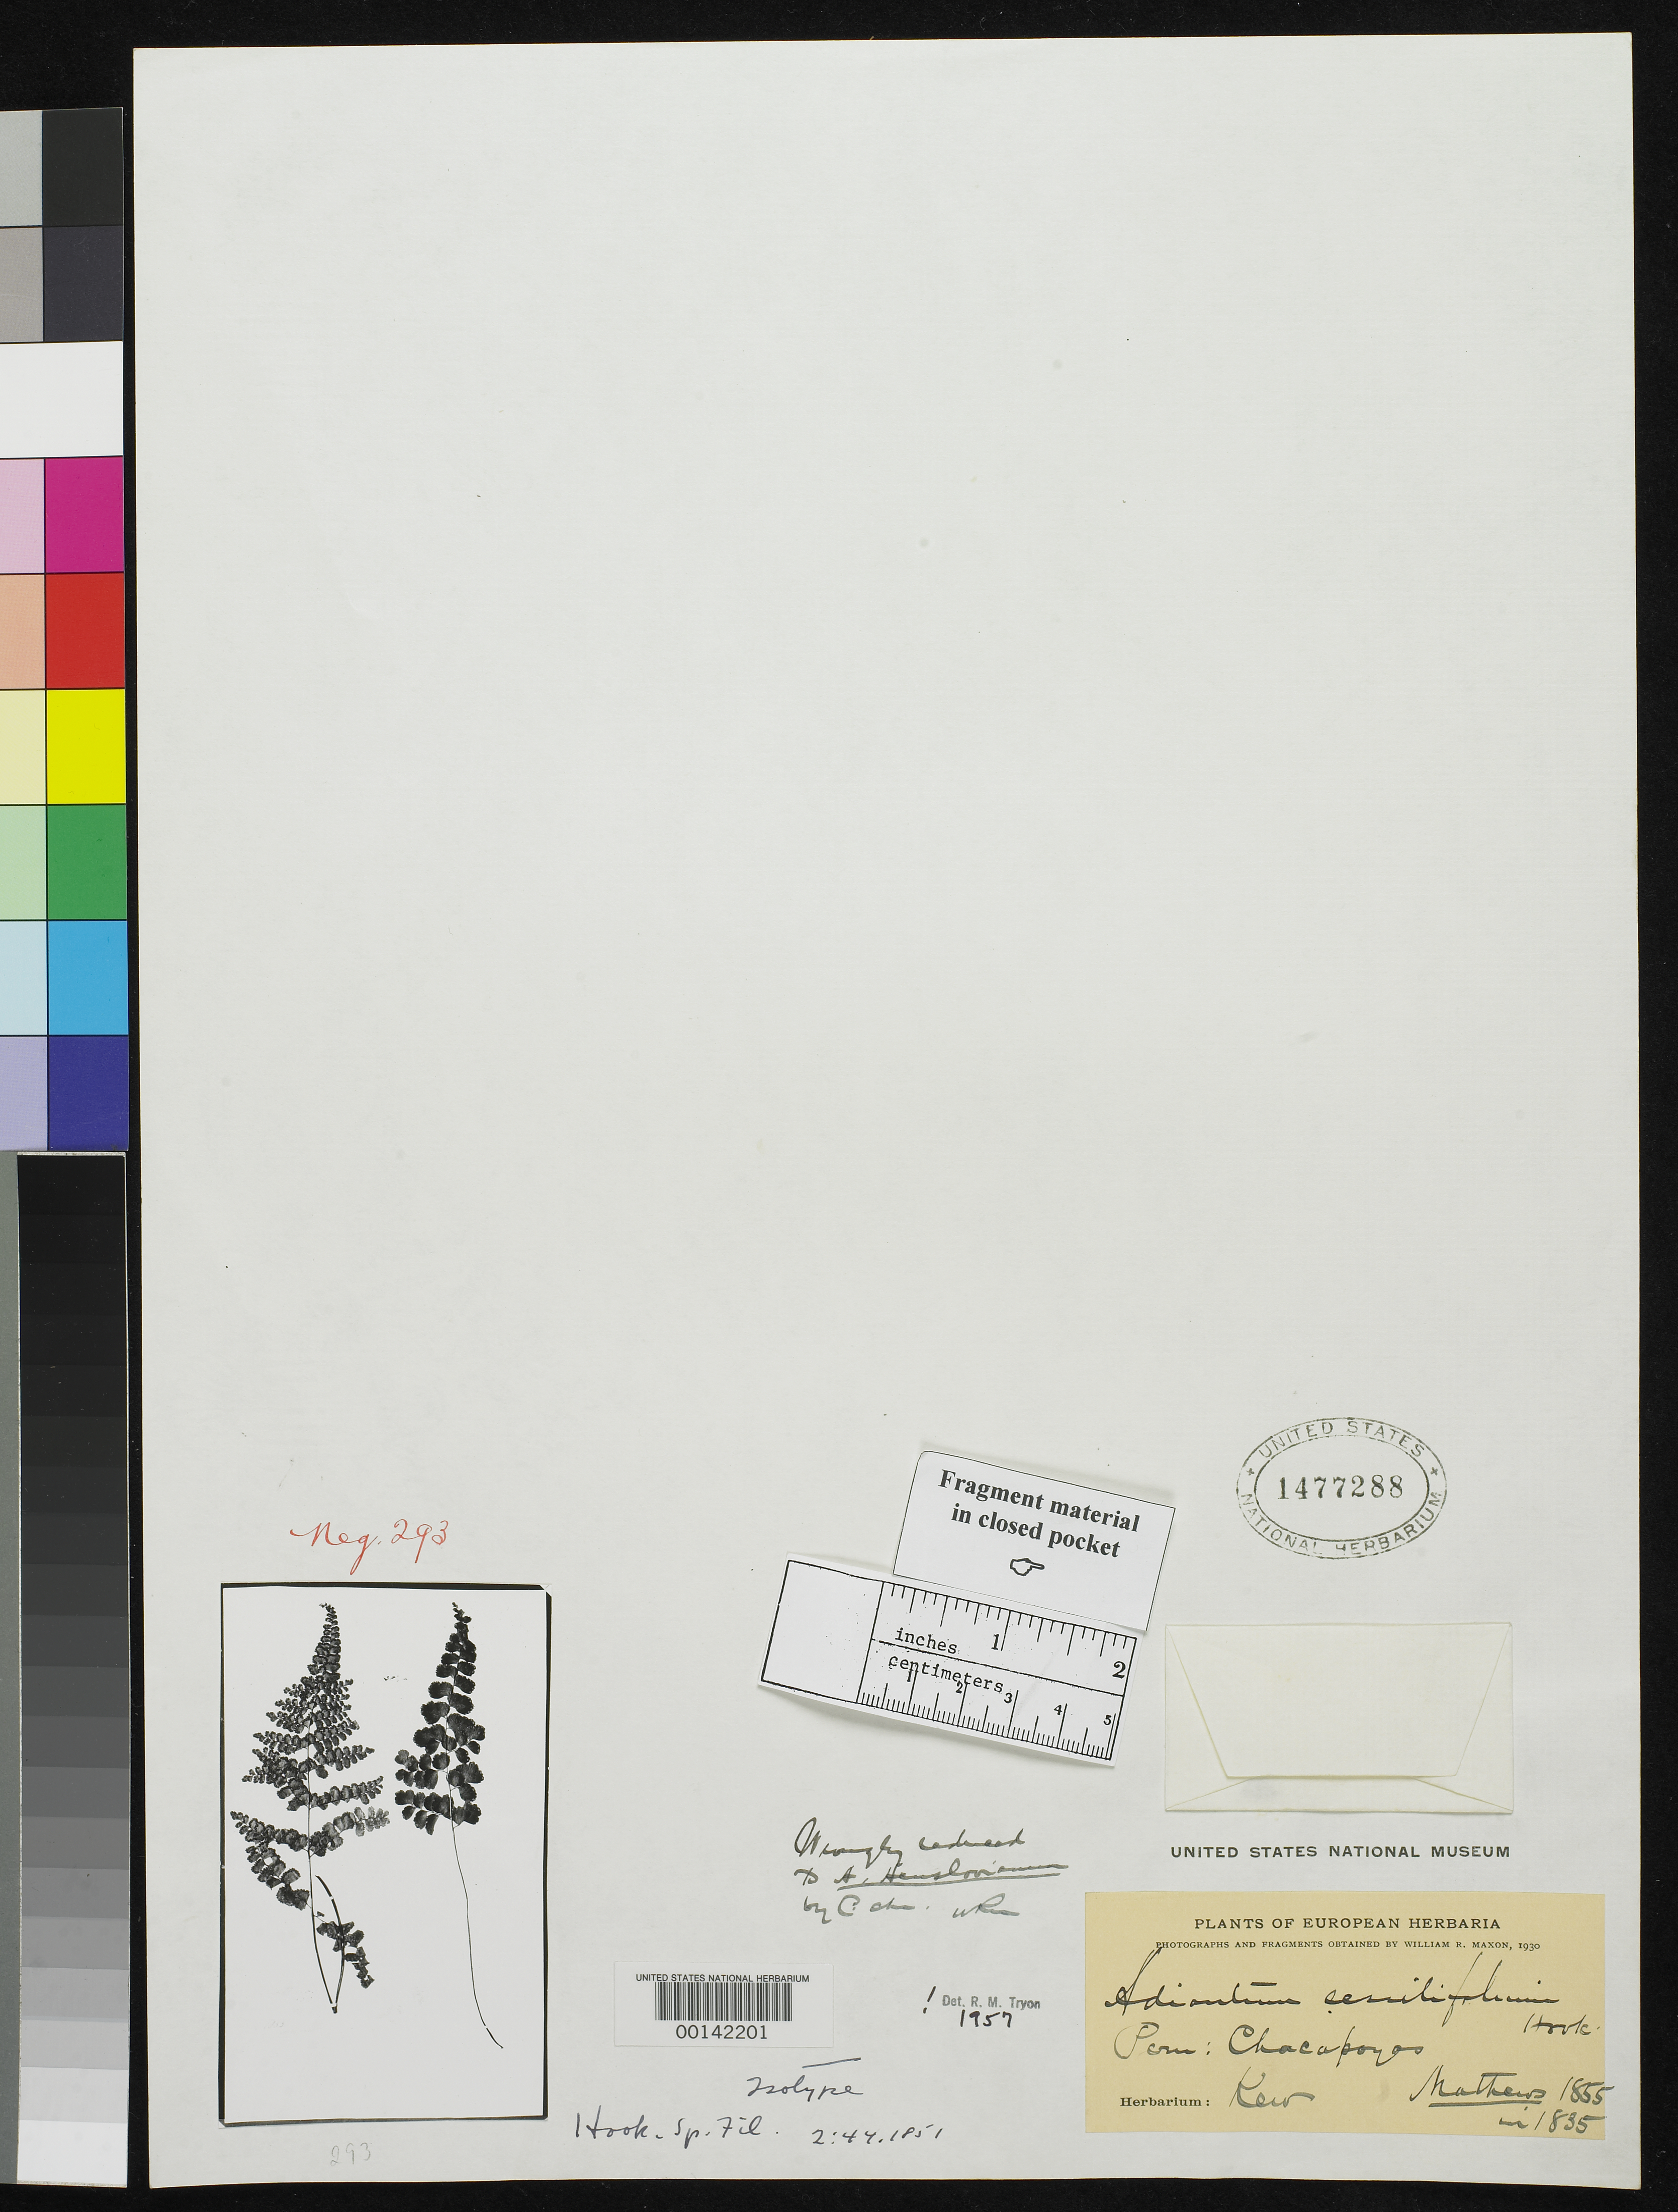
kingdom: Plantae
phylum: Tracheophyta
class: Polypodiopsida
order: Polypodiales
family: Pteridaceae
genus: Adiantum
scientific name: Adiantum sessilifolium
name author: Hook.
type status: Type Fragment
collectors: A. Mathews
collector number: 1855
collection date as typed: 1835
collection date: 1835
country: Peru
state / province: Amazonas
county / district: Chachapoyas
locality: Chacapoyos [?]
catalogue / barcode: US 1477288